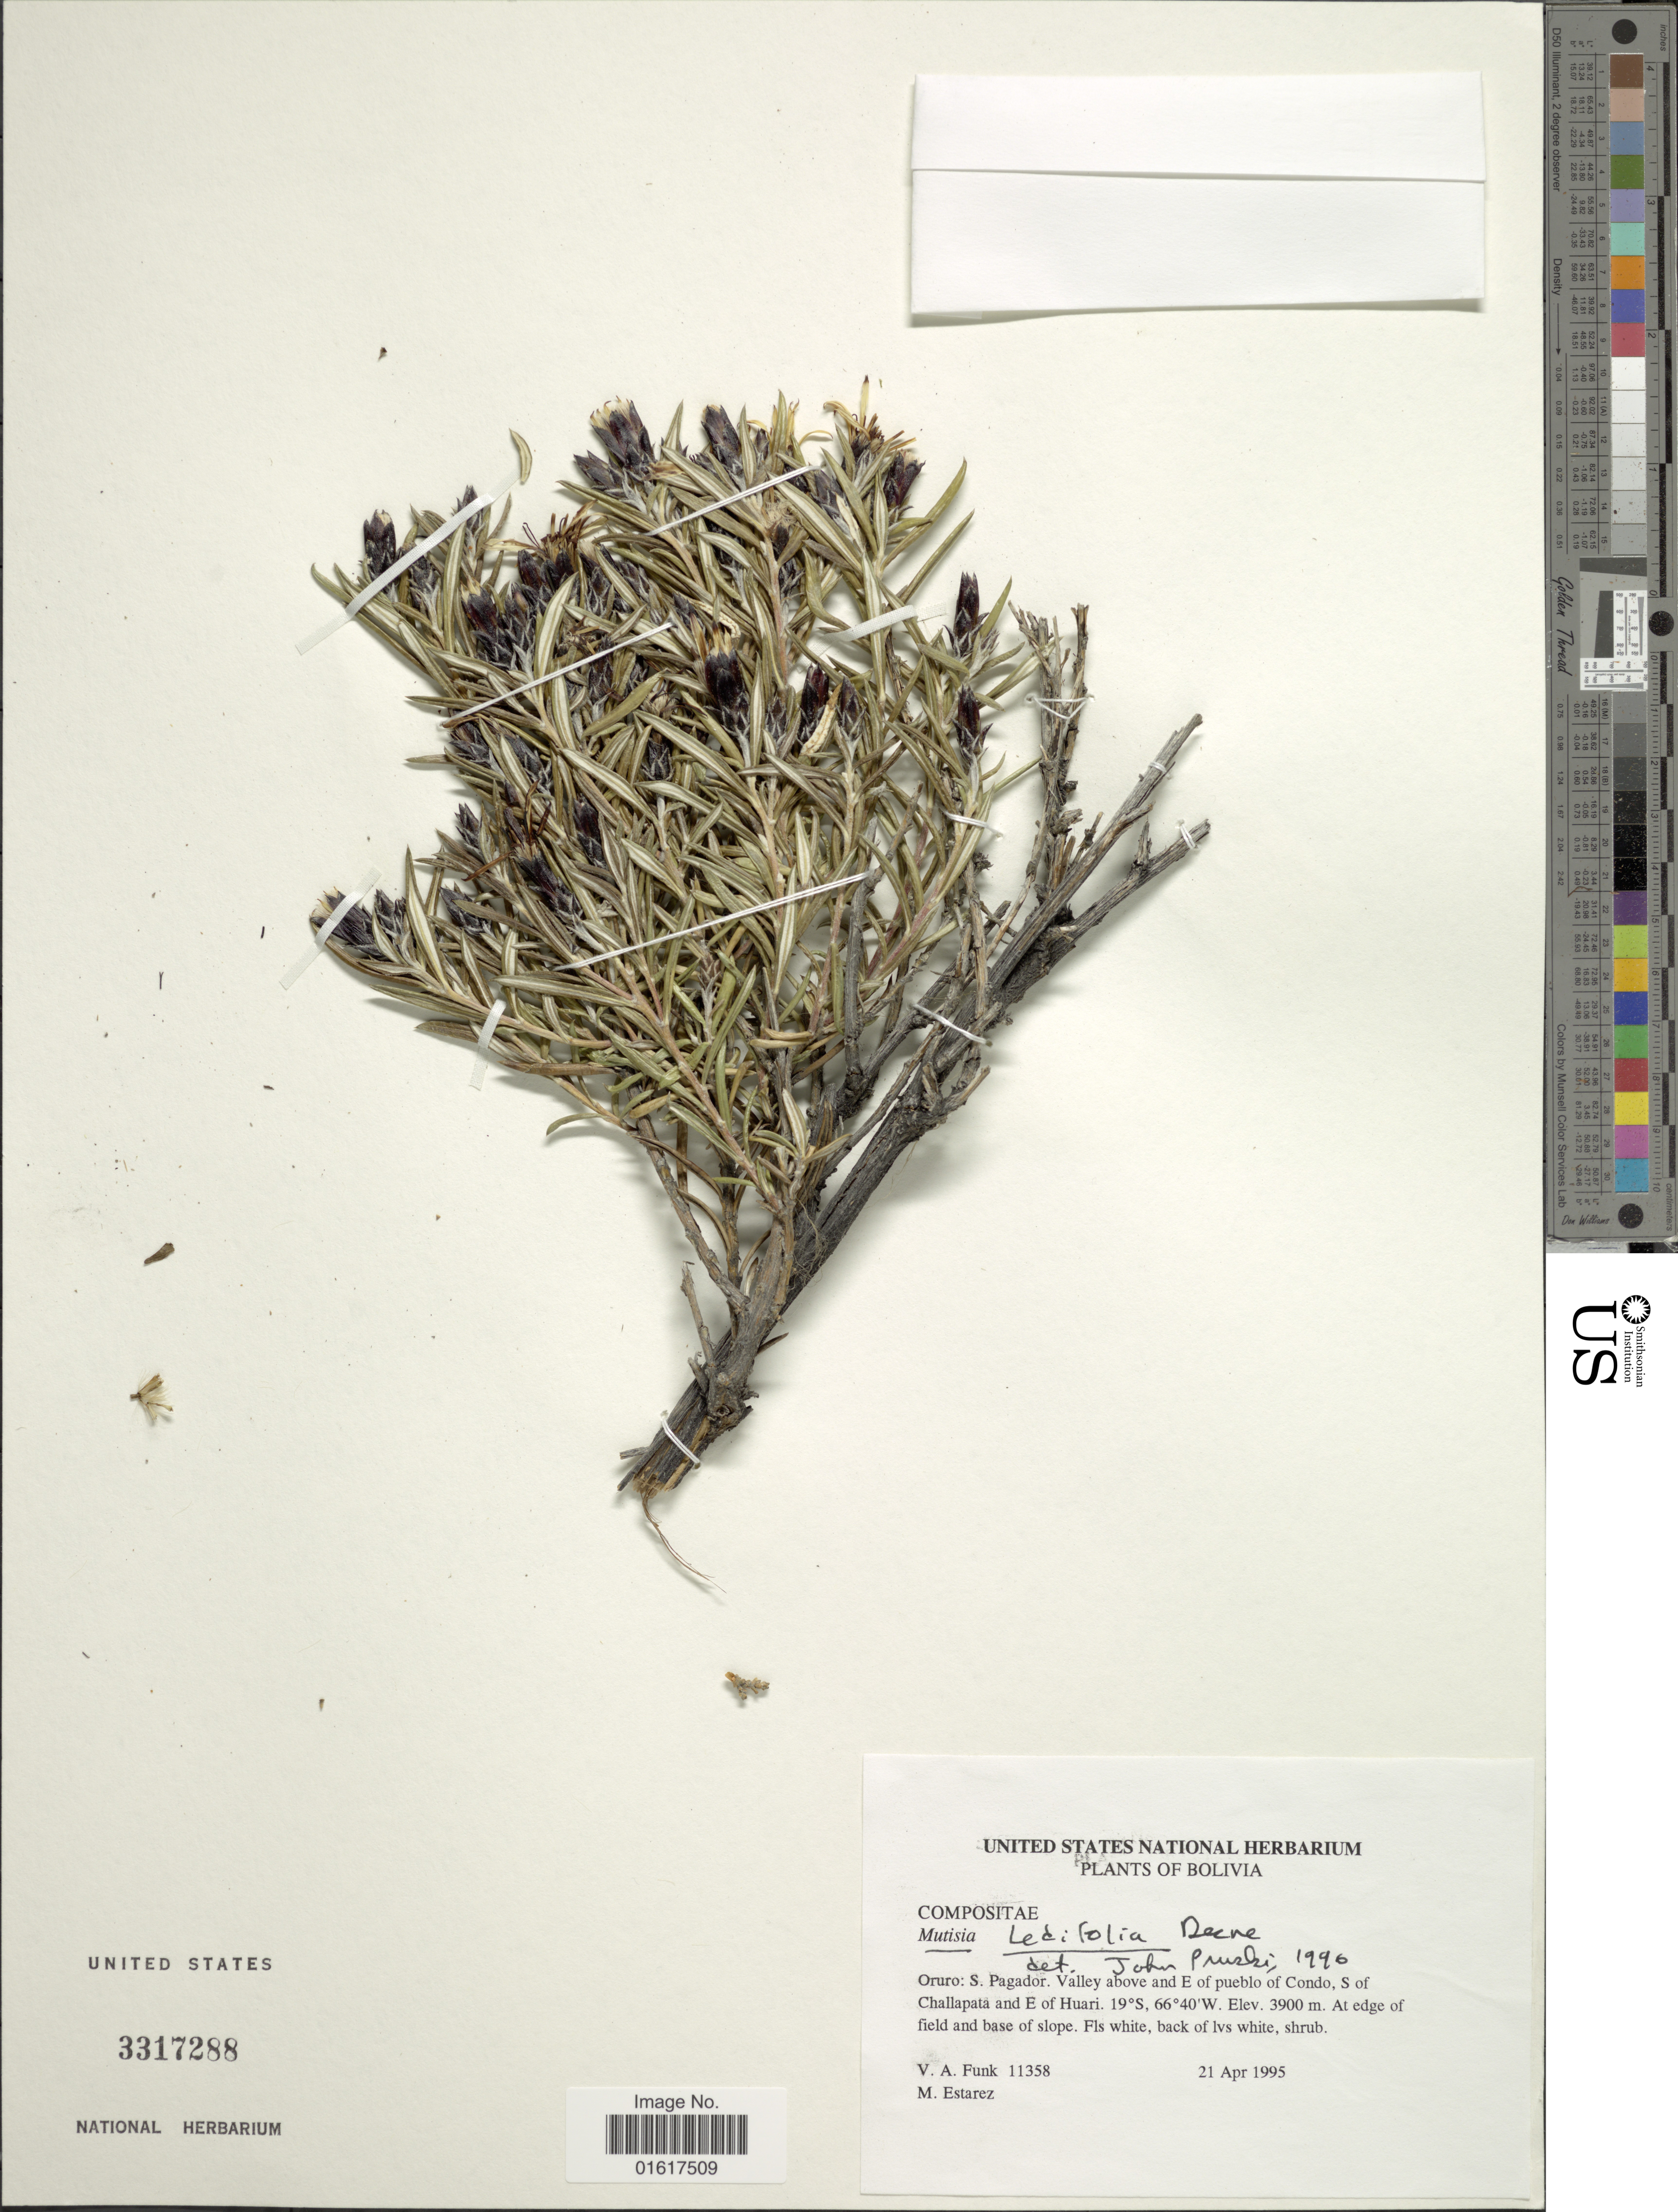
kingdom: Plantae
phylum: Tracheophyta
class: Magnoliopsida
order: Asterales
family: Asteraceae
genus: Mutisia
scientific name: Mutisia ledifolia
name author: Decne. ex Wedd.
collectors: V. Funk & M. Estarez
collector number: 11358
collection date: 1995-04-21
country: Bolivia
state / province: Oruro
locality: S. Pagador. Valley above and E of pueblo of Condo, S of Challapata and E of Huari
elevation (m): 3900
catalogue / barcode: US 3317288